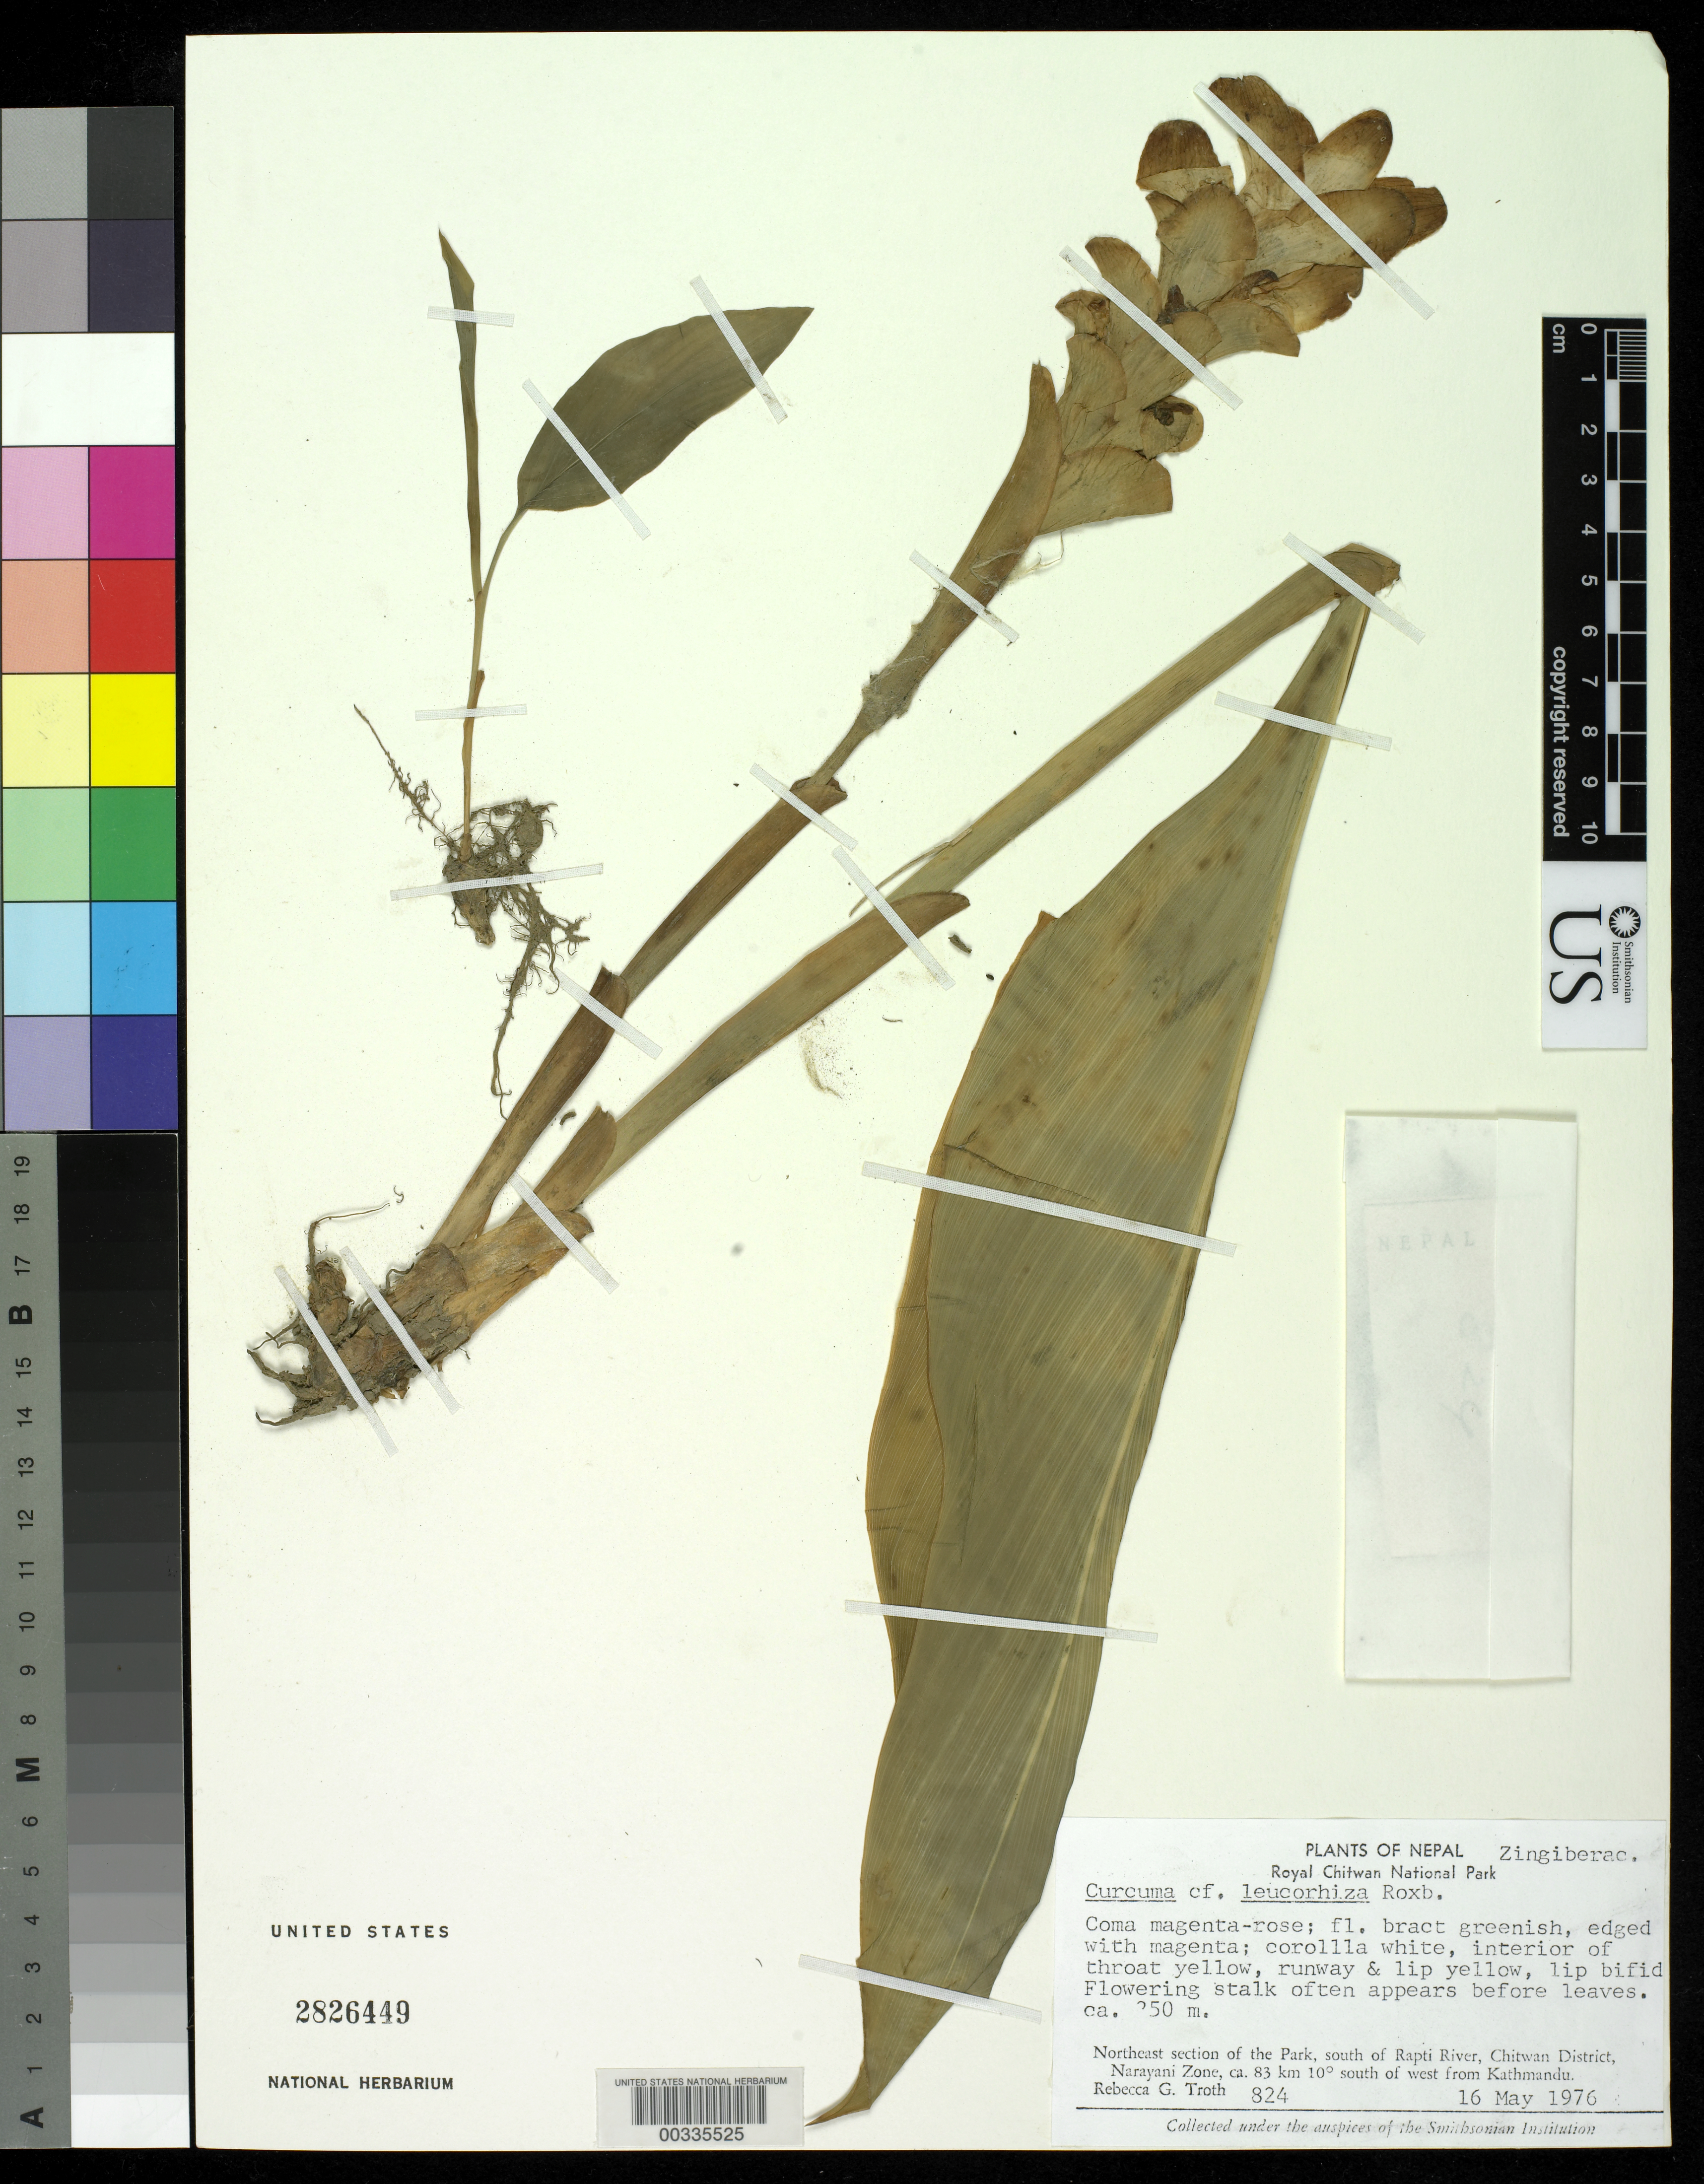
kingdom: Plantae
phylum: Tracheophyta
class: Liliopsida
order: Zingiberales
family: Zingiberaceae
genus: Curcuma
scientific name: Curcuma leucorhiza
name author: Roxb.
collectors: R. Troth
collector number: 824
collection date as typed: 16 May 1976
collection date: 1976-05-16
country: Nepal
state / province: Narayani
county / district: Chitwan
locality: Royal chitwan national park, ne section of park, s of rapti river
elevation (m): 250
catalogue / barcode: US 2826449